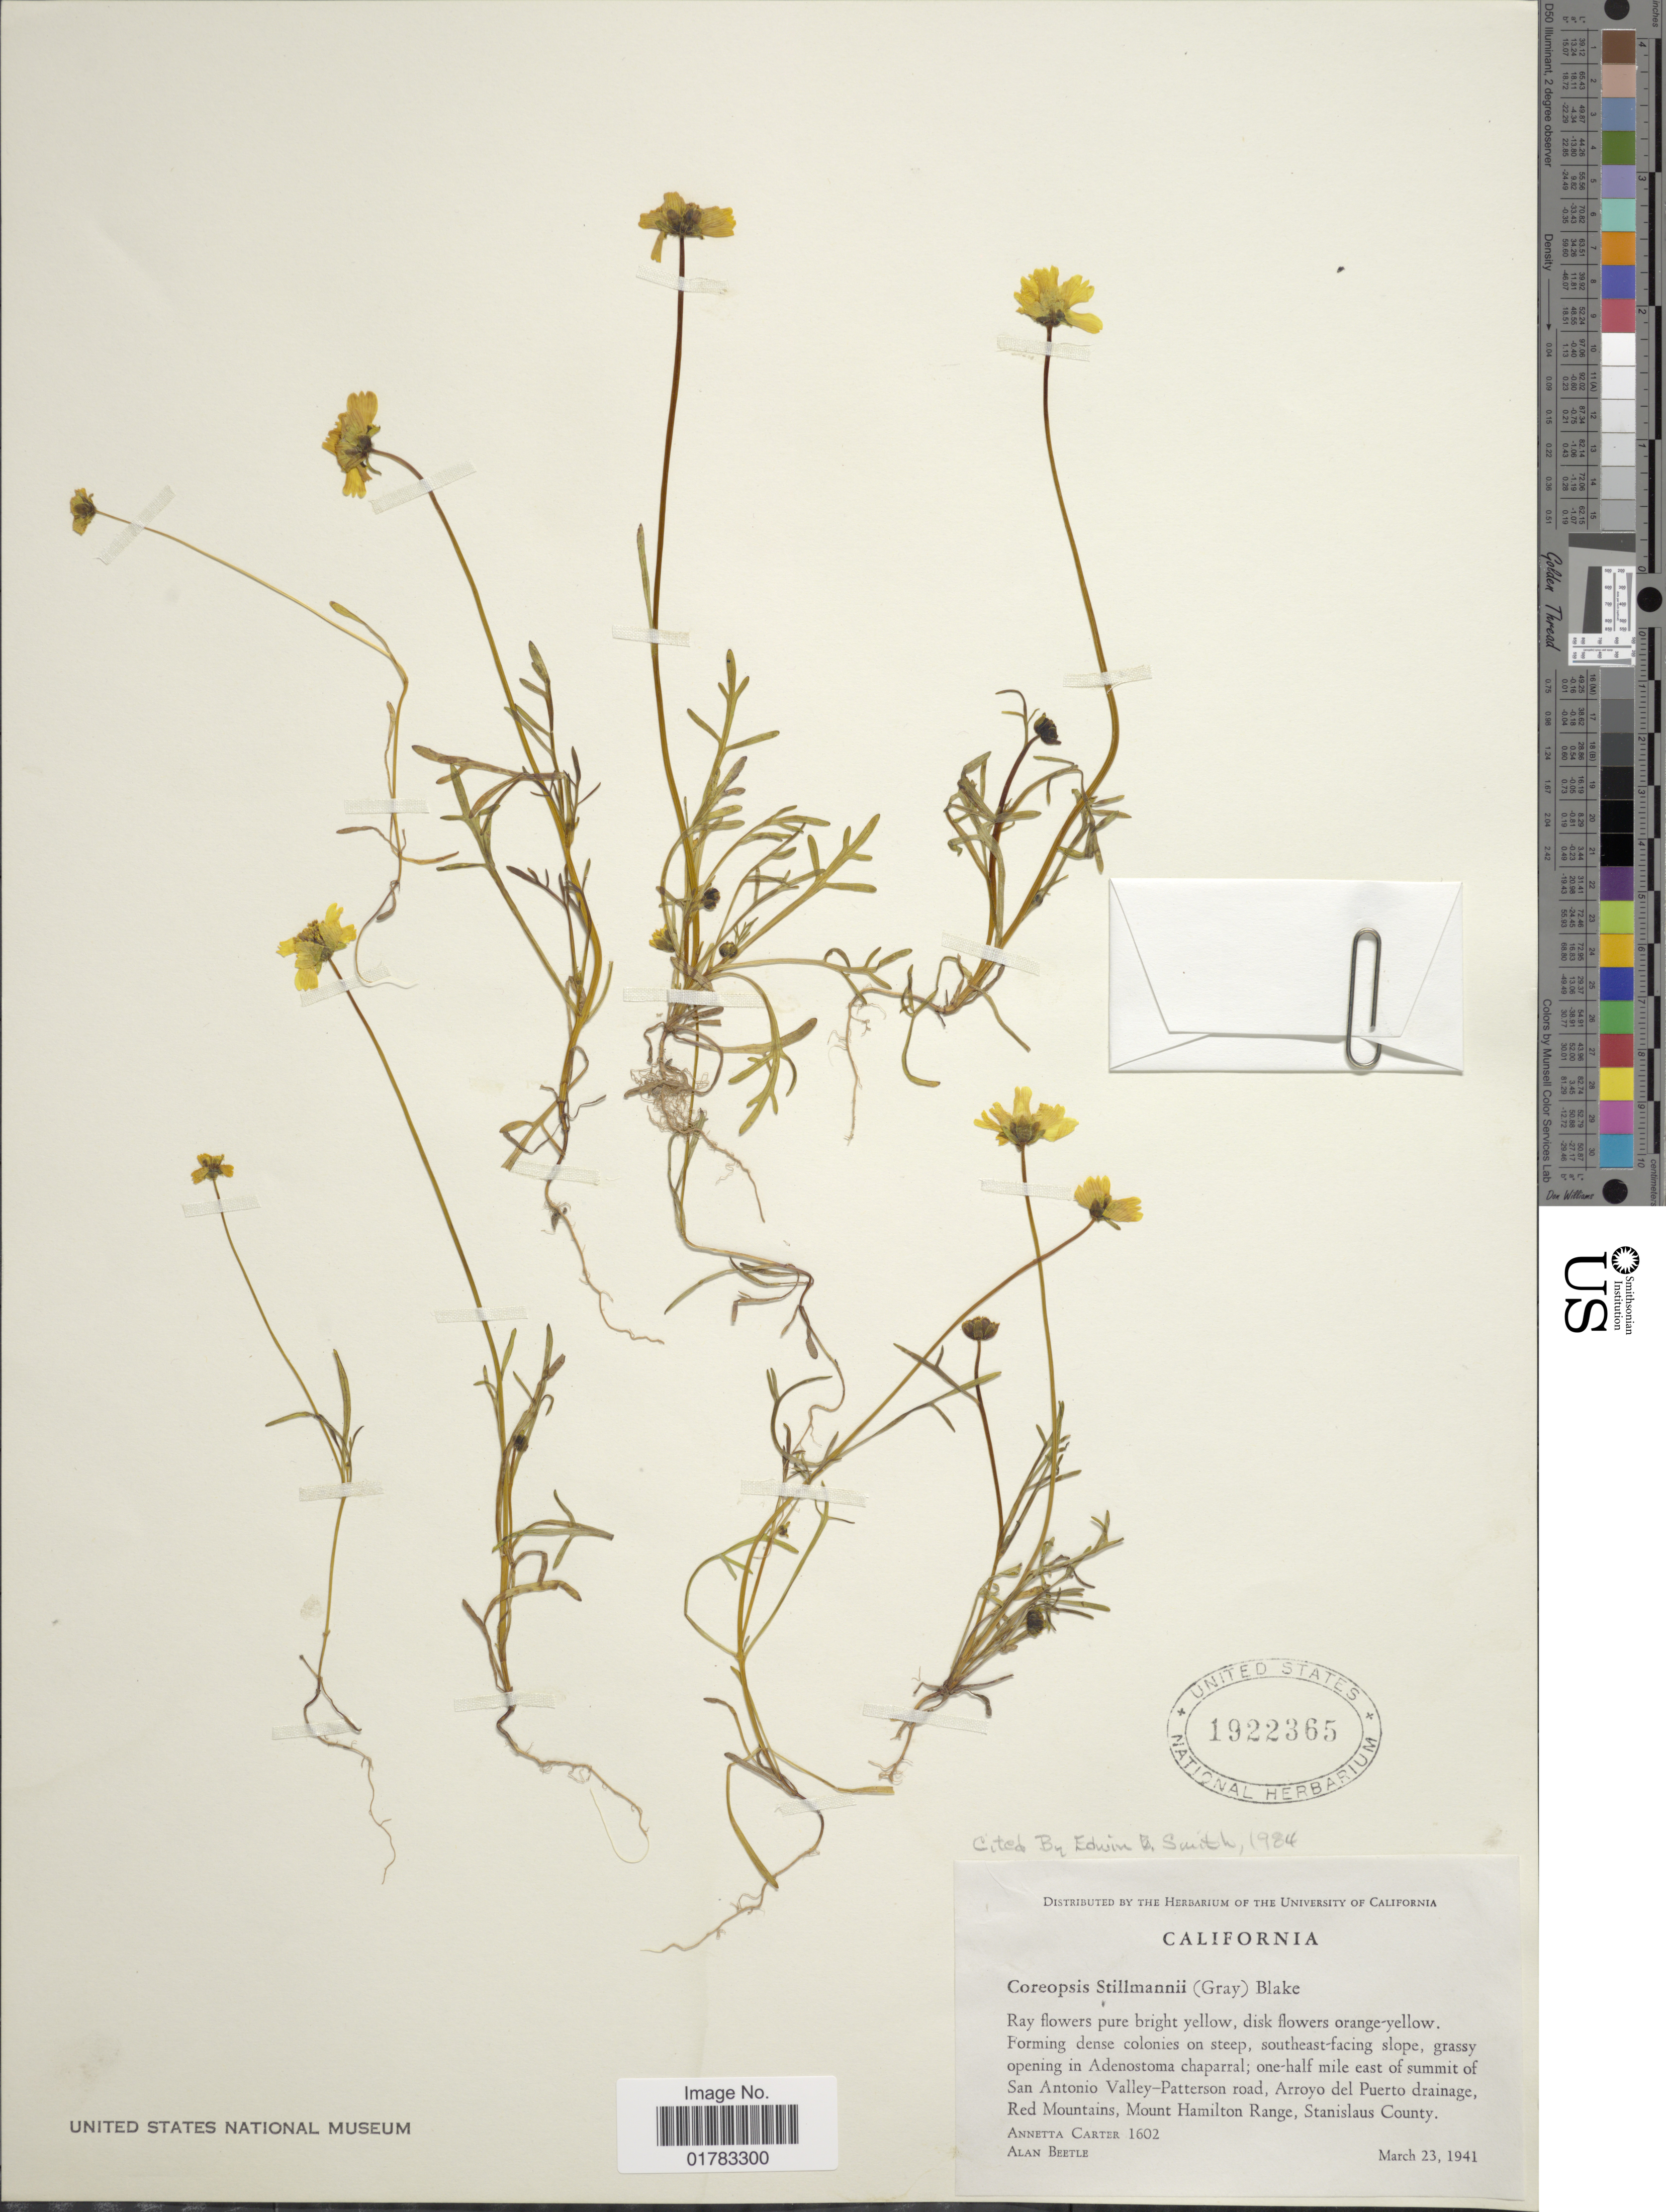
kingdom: Plantae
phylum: Tracheophyta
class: Magnoliopsida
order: Asterales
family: Asteraceae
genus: Coreopsis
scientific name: Coreopsis stillmanii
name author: (A. Gray) S.F. Blake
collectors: A. Carter & A. A. Beetle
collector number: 1602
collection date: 1941-03-23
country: United States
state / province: California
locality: South-facing slope, grassy opening in Adenostoma chaparral; one half-mile east of summit of San Antonio Valley-Patterson road, Arroyo del Puerto drainage, Red Mountains, Mount Hamilton Range,Stanislaus Range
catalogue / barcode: US 1922365